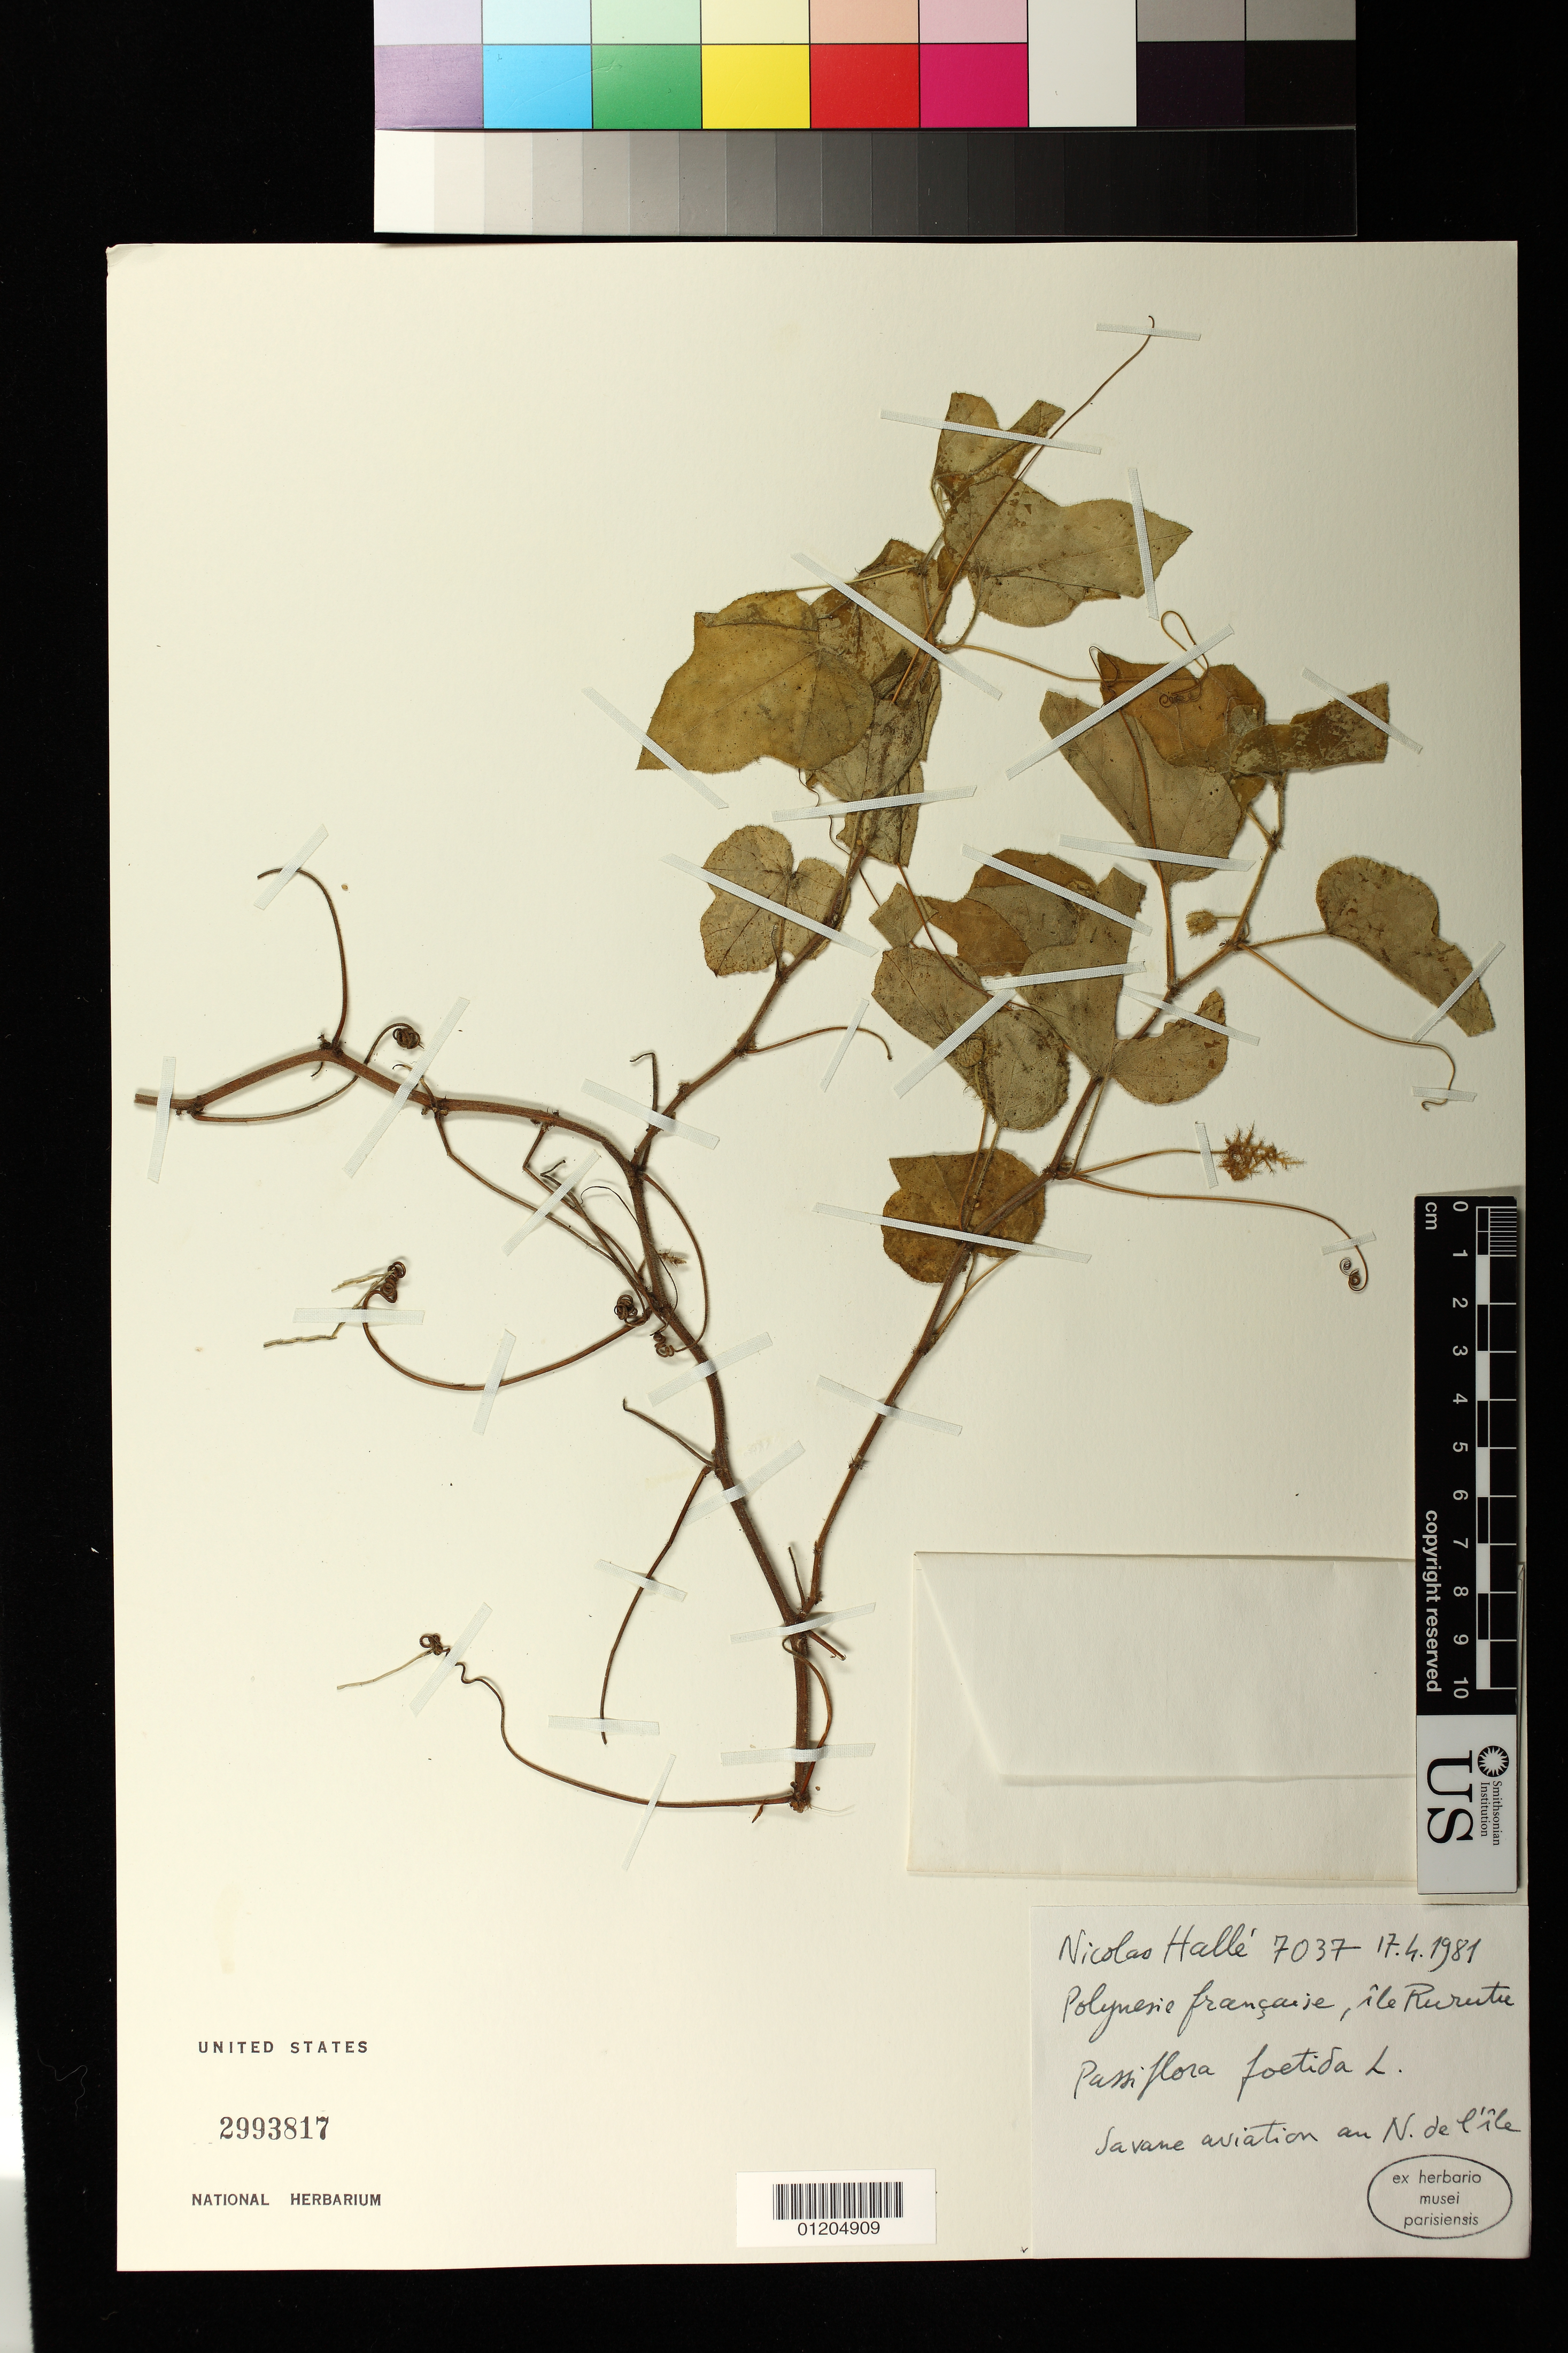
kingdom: Plantae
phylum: Tracheophyta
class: Magnoliopsida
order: Malpighiales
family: Passifloraceae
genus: Passiflora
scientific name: Passiflora foetida var. gossypiifolia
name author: (Desv.) Mast.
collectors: N. Hallé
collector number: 7037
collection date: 1981-04-17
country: French Polynesia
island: Rurutu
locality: Iles Australes. Ile Rurutu. Savane aviation au N. de l'ile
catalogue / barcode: US 2993817